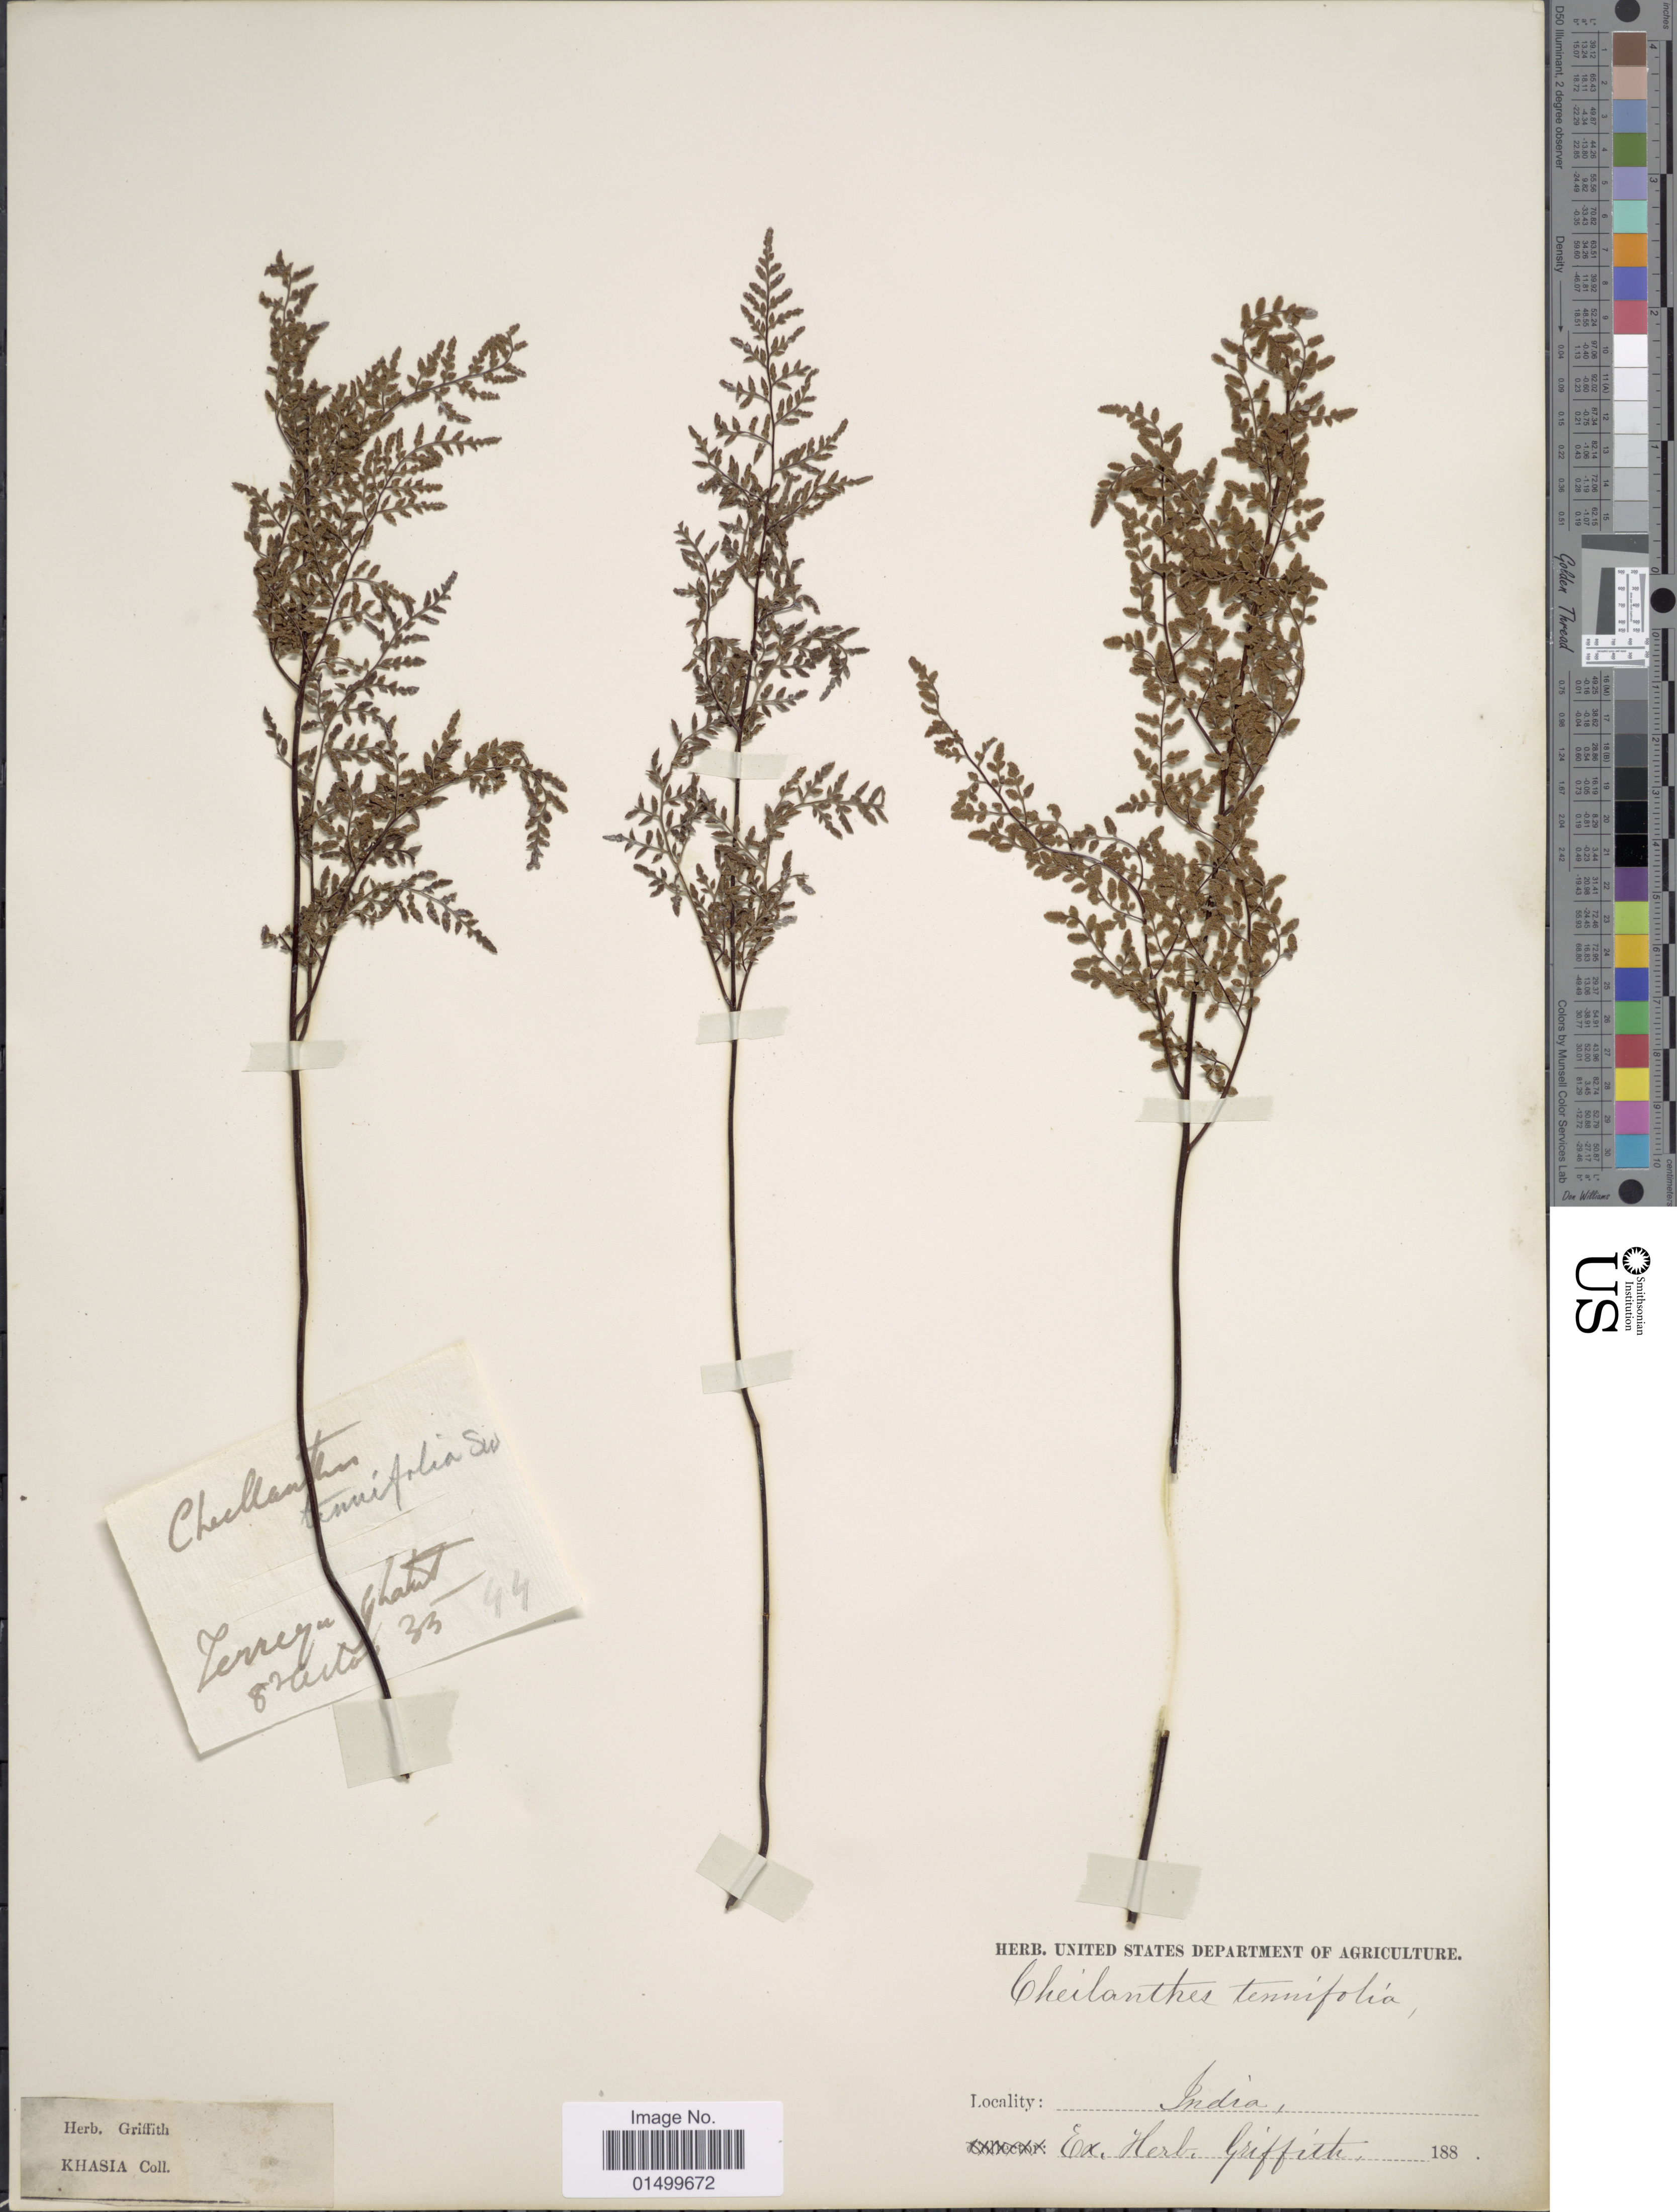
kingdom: Plantae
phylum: Tracheophyta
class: Polypodiopsida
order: Polypodiales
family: Pteridaceae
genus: Cheilanthes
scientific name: Cheilanthes tenuifolia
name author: (Burm. f.) Sw.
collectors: ex herb. Griffith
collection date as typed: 188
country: India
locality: Khasia